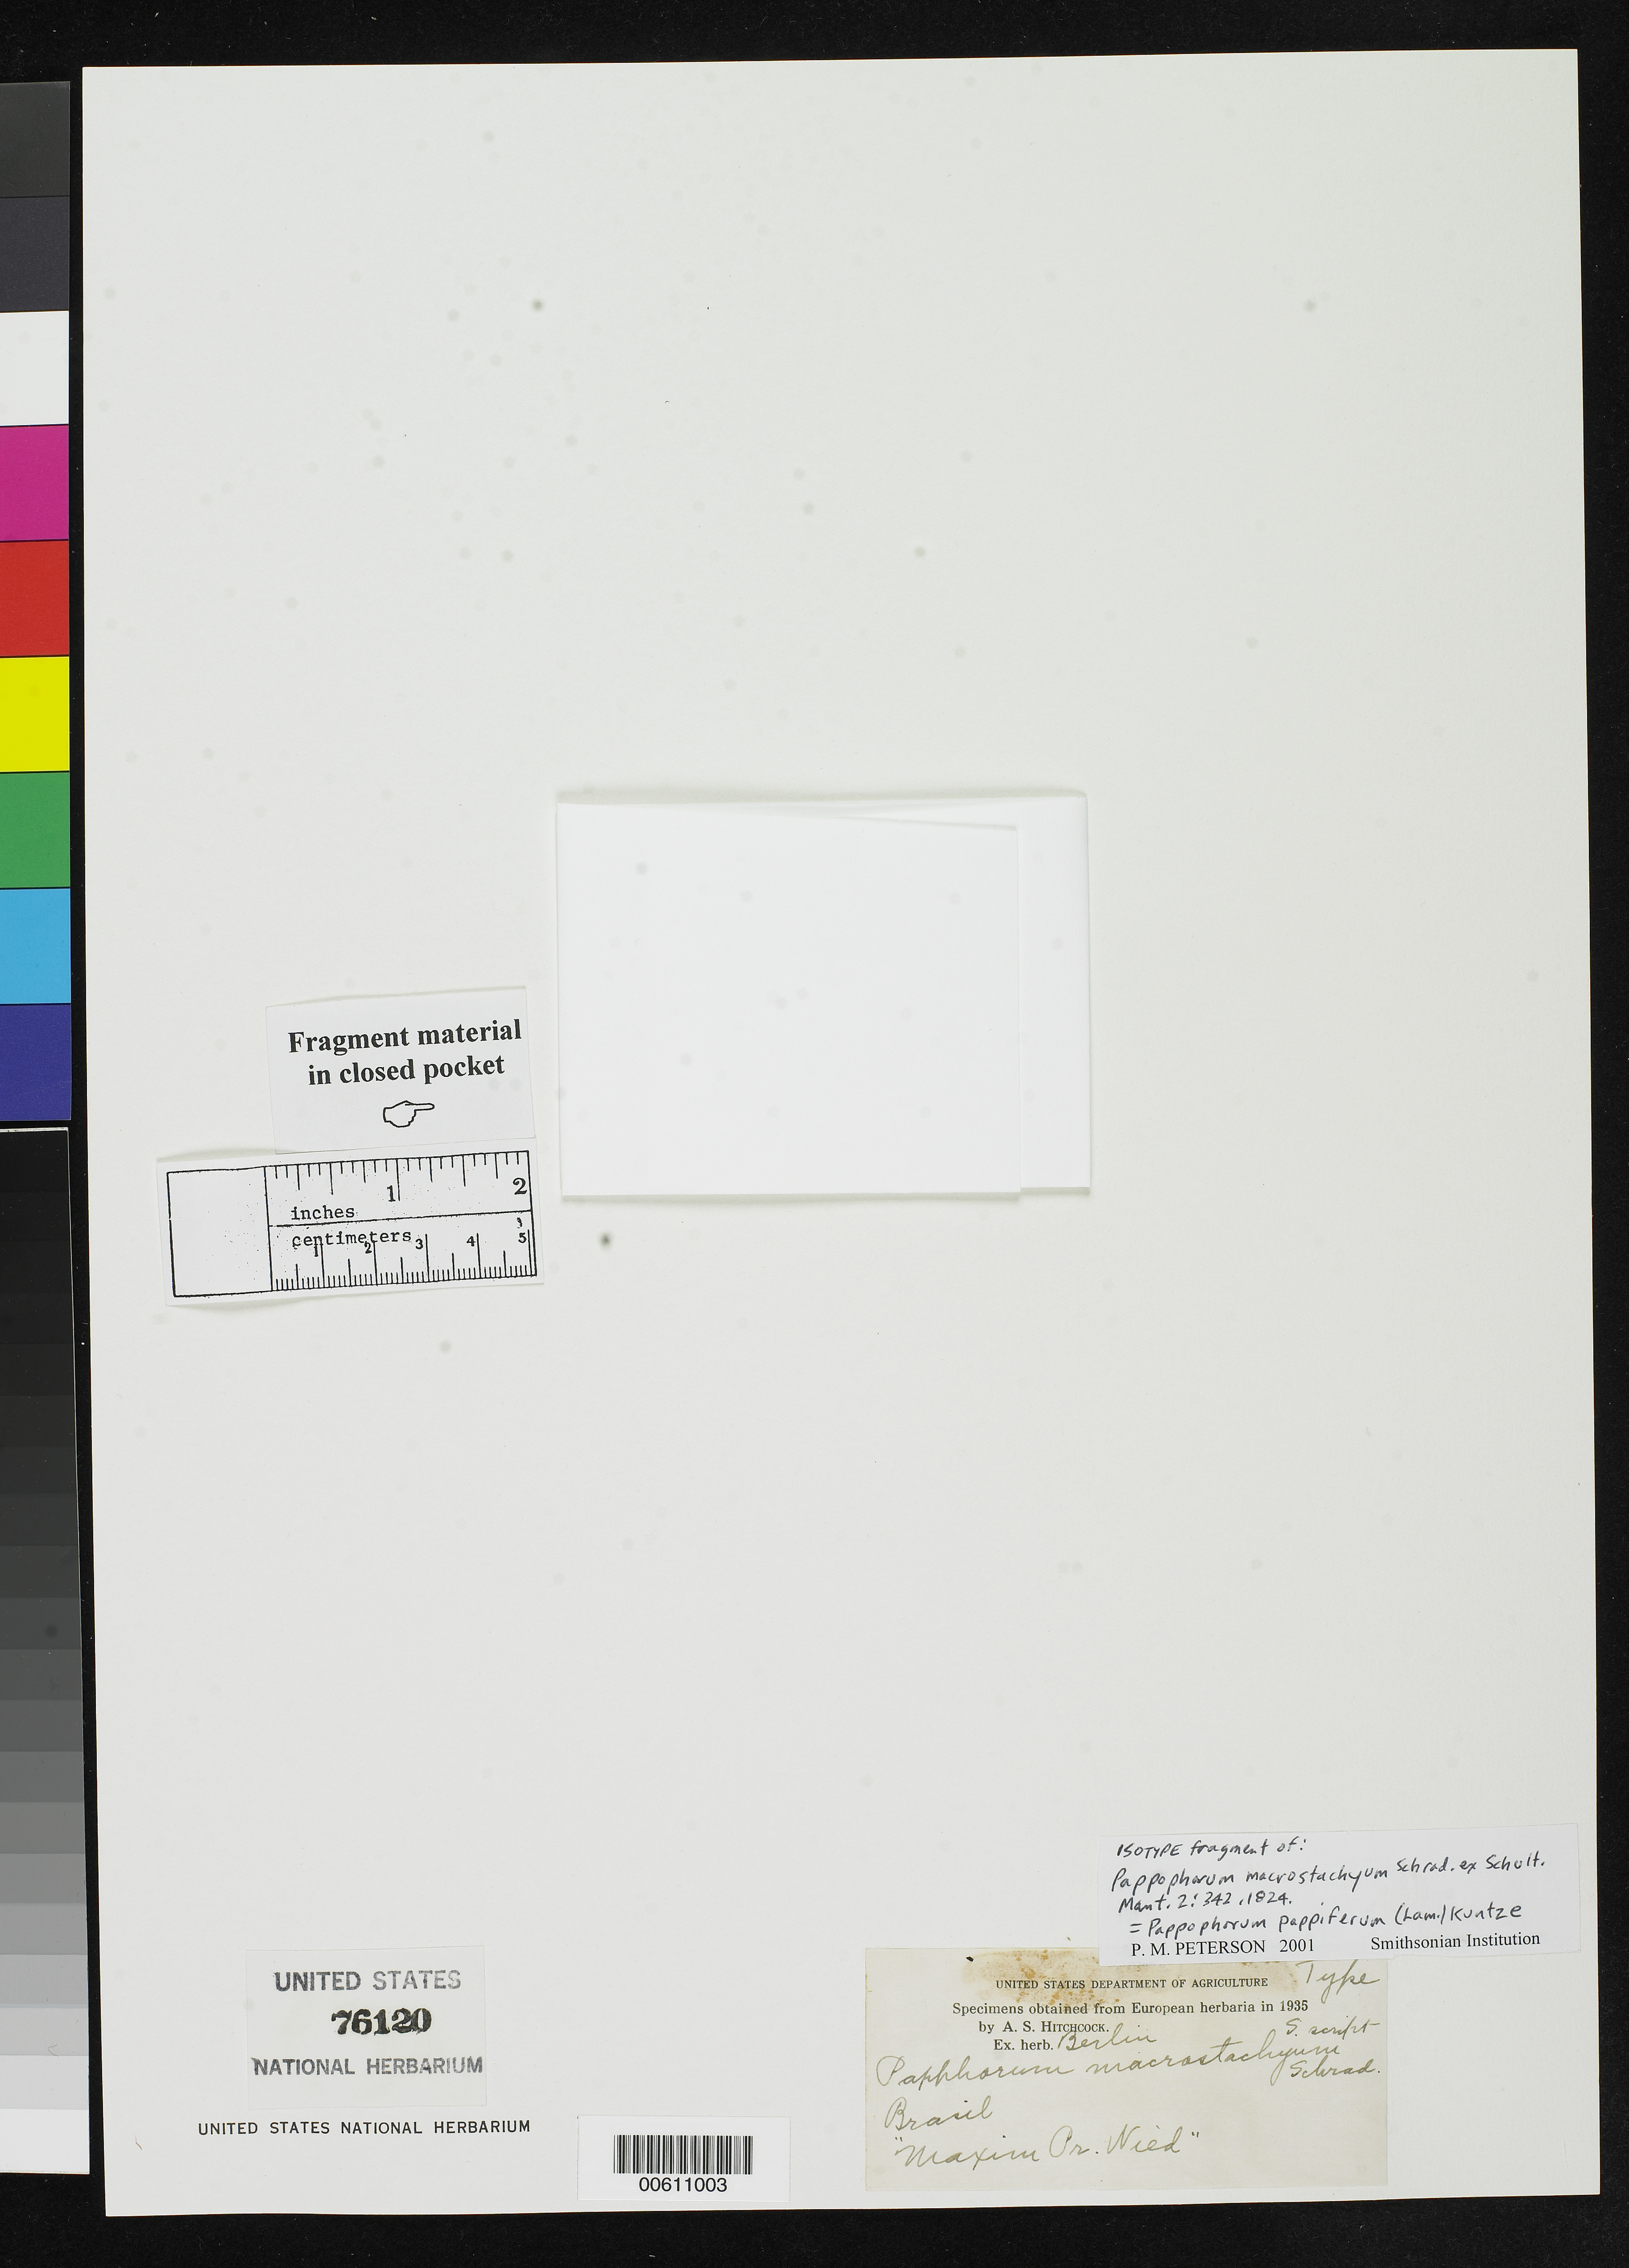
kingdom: Plantae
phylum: Tracheophyta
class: Liliopsida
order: Poales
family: Poaceae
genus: Pappophorum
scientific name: Pappophorum macrostachyum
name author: Schrad. ex Schult.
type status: Type Fragment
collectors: -. Maximilian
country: Brazil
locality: Barra de Vereda.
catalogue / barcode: US 76120